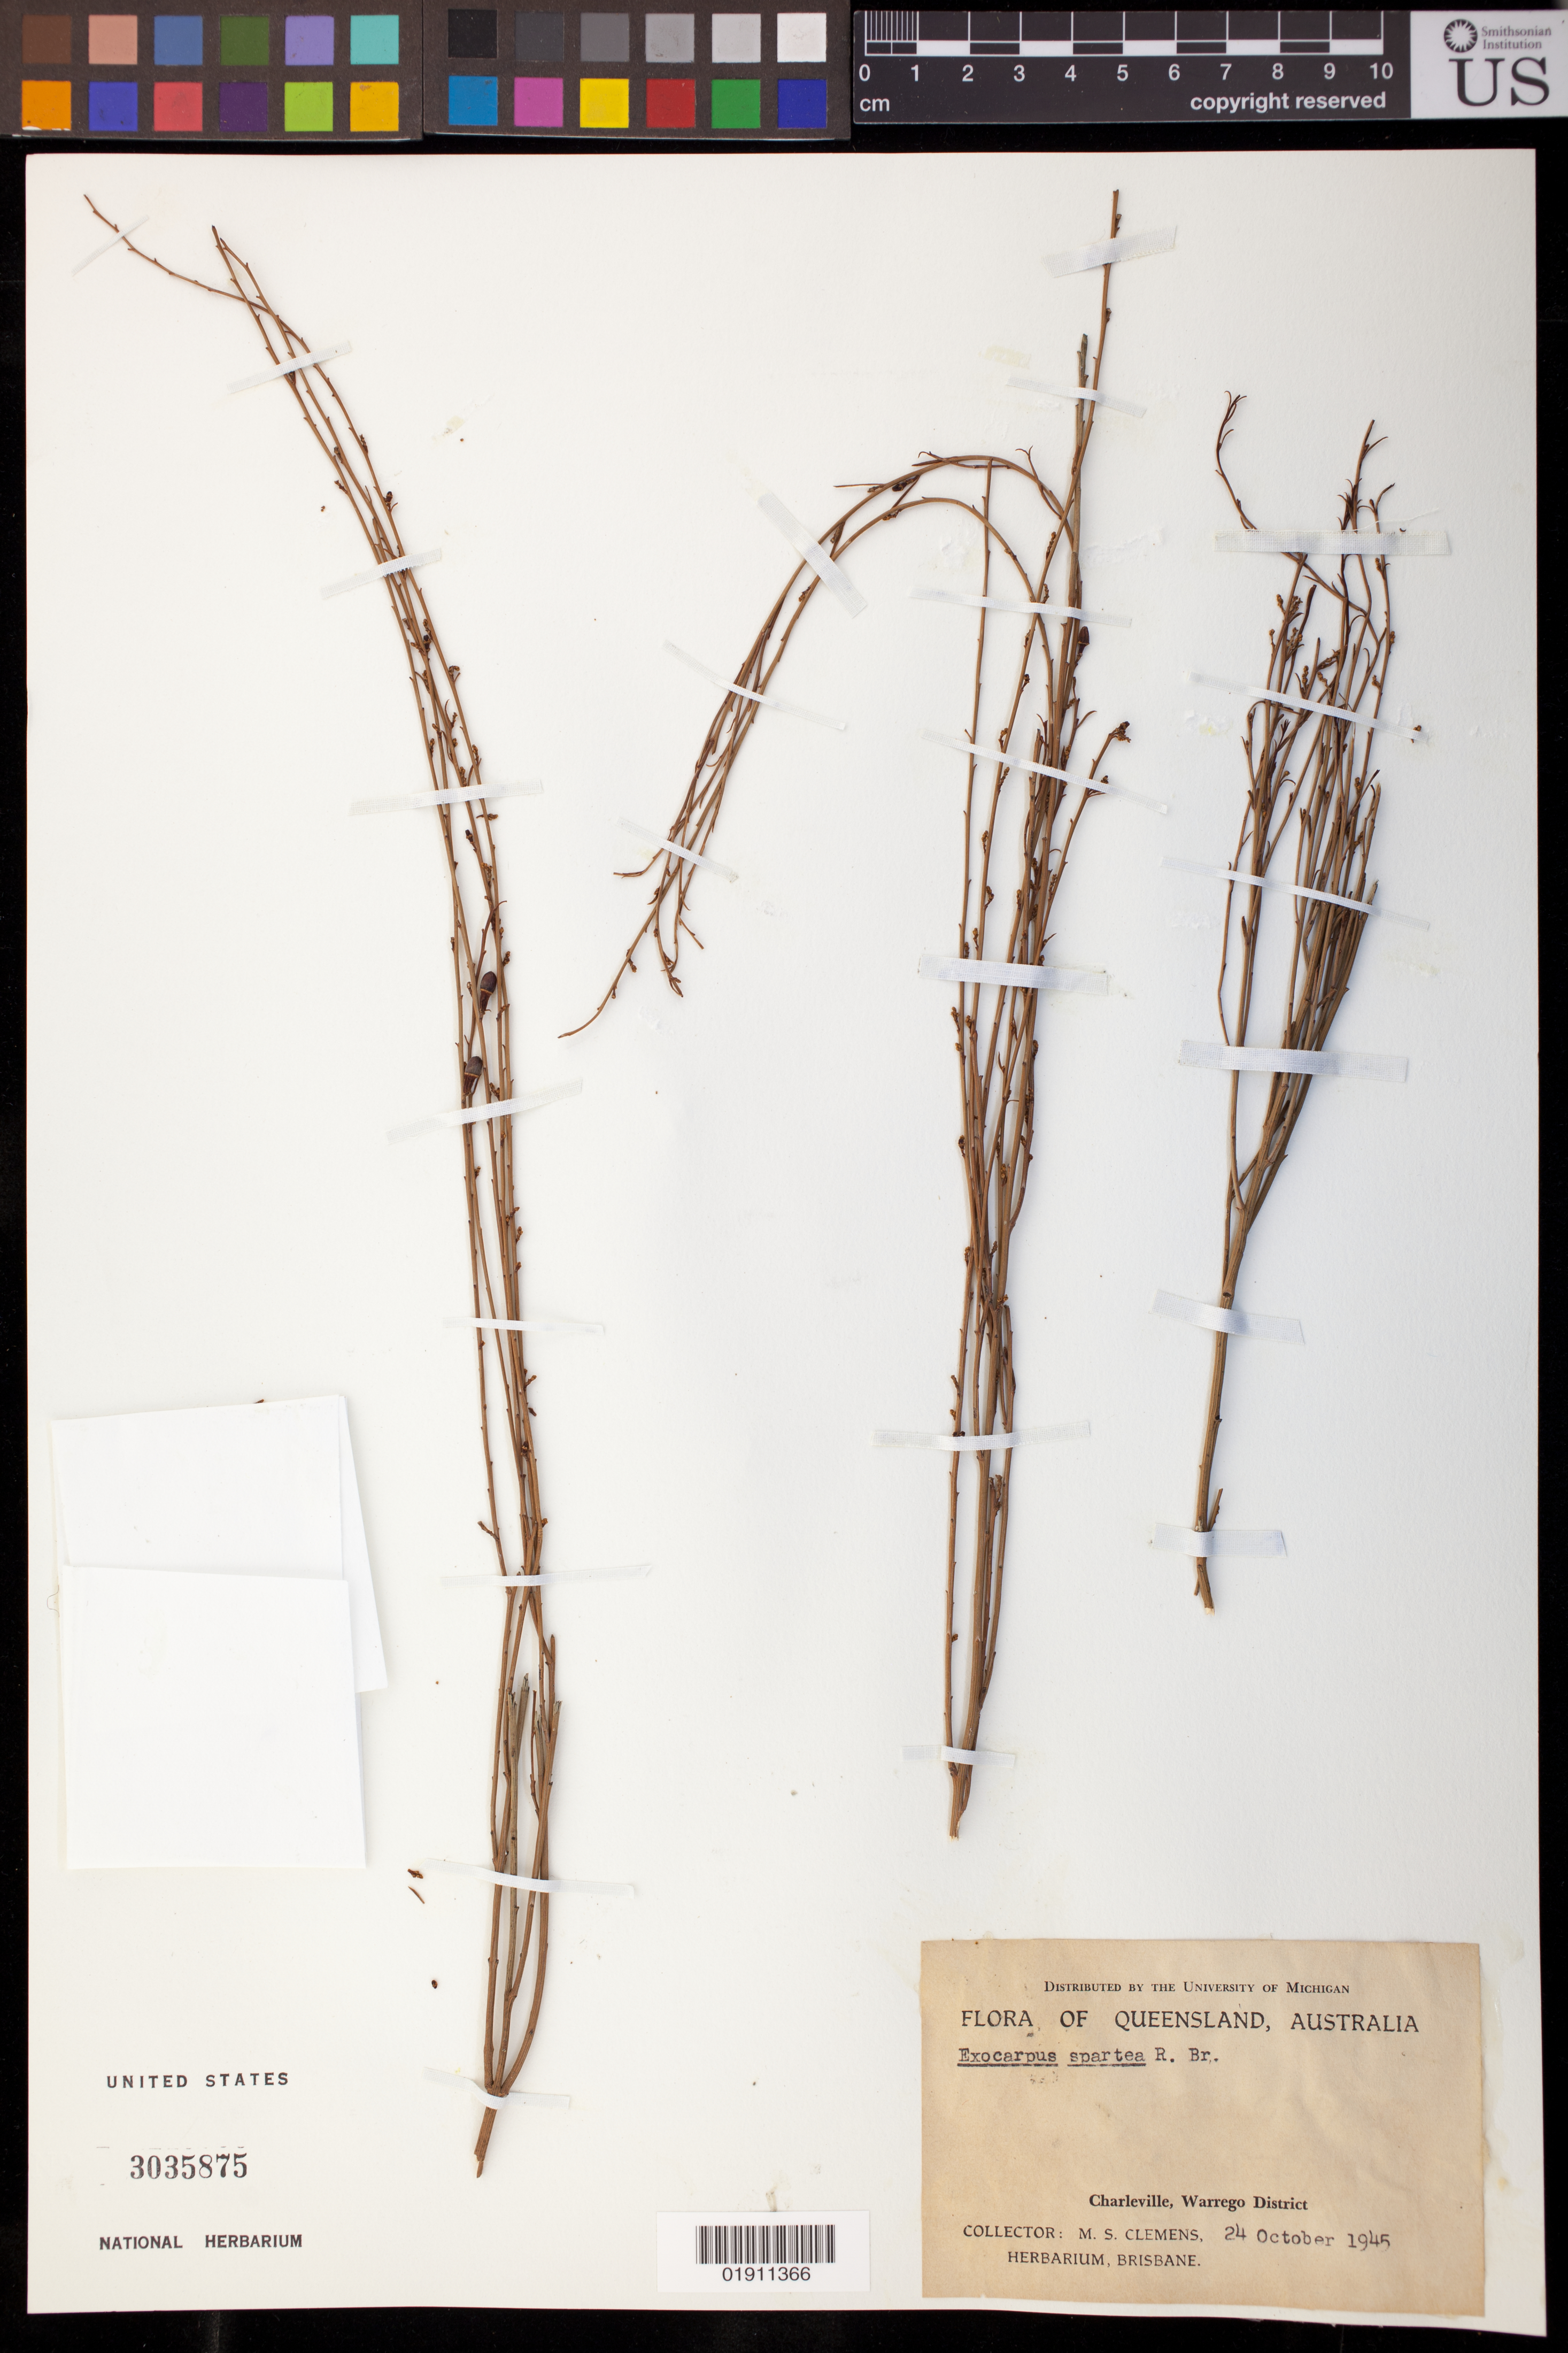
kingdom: Plantae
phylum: Tracheophyta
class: Magnoliopsida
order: Santalales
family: Santalaceae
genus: Exocarpos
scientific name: Exocarpos sparteus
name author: R. Br.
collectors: M. S. Clemens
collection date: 1945-10-24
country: Australia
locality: Charleville, Warrego District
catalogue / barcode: US 3035875